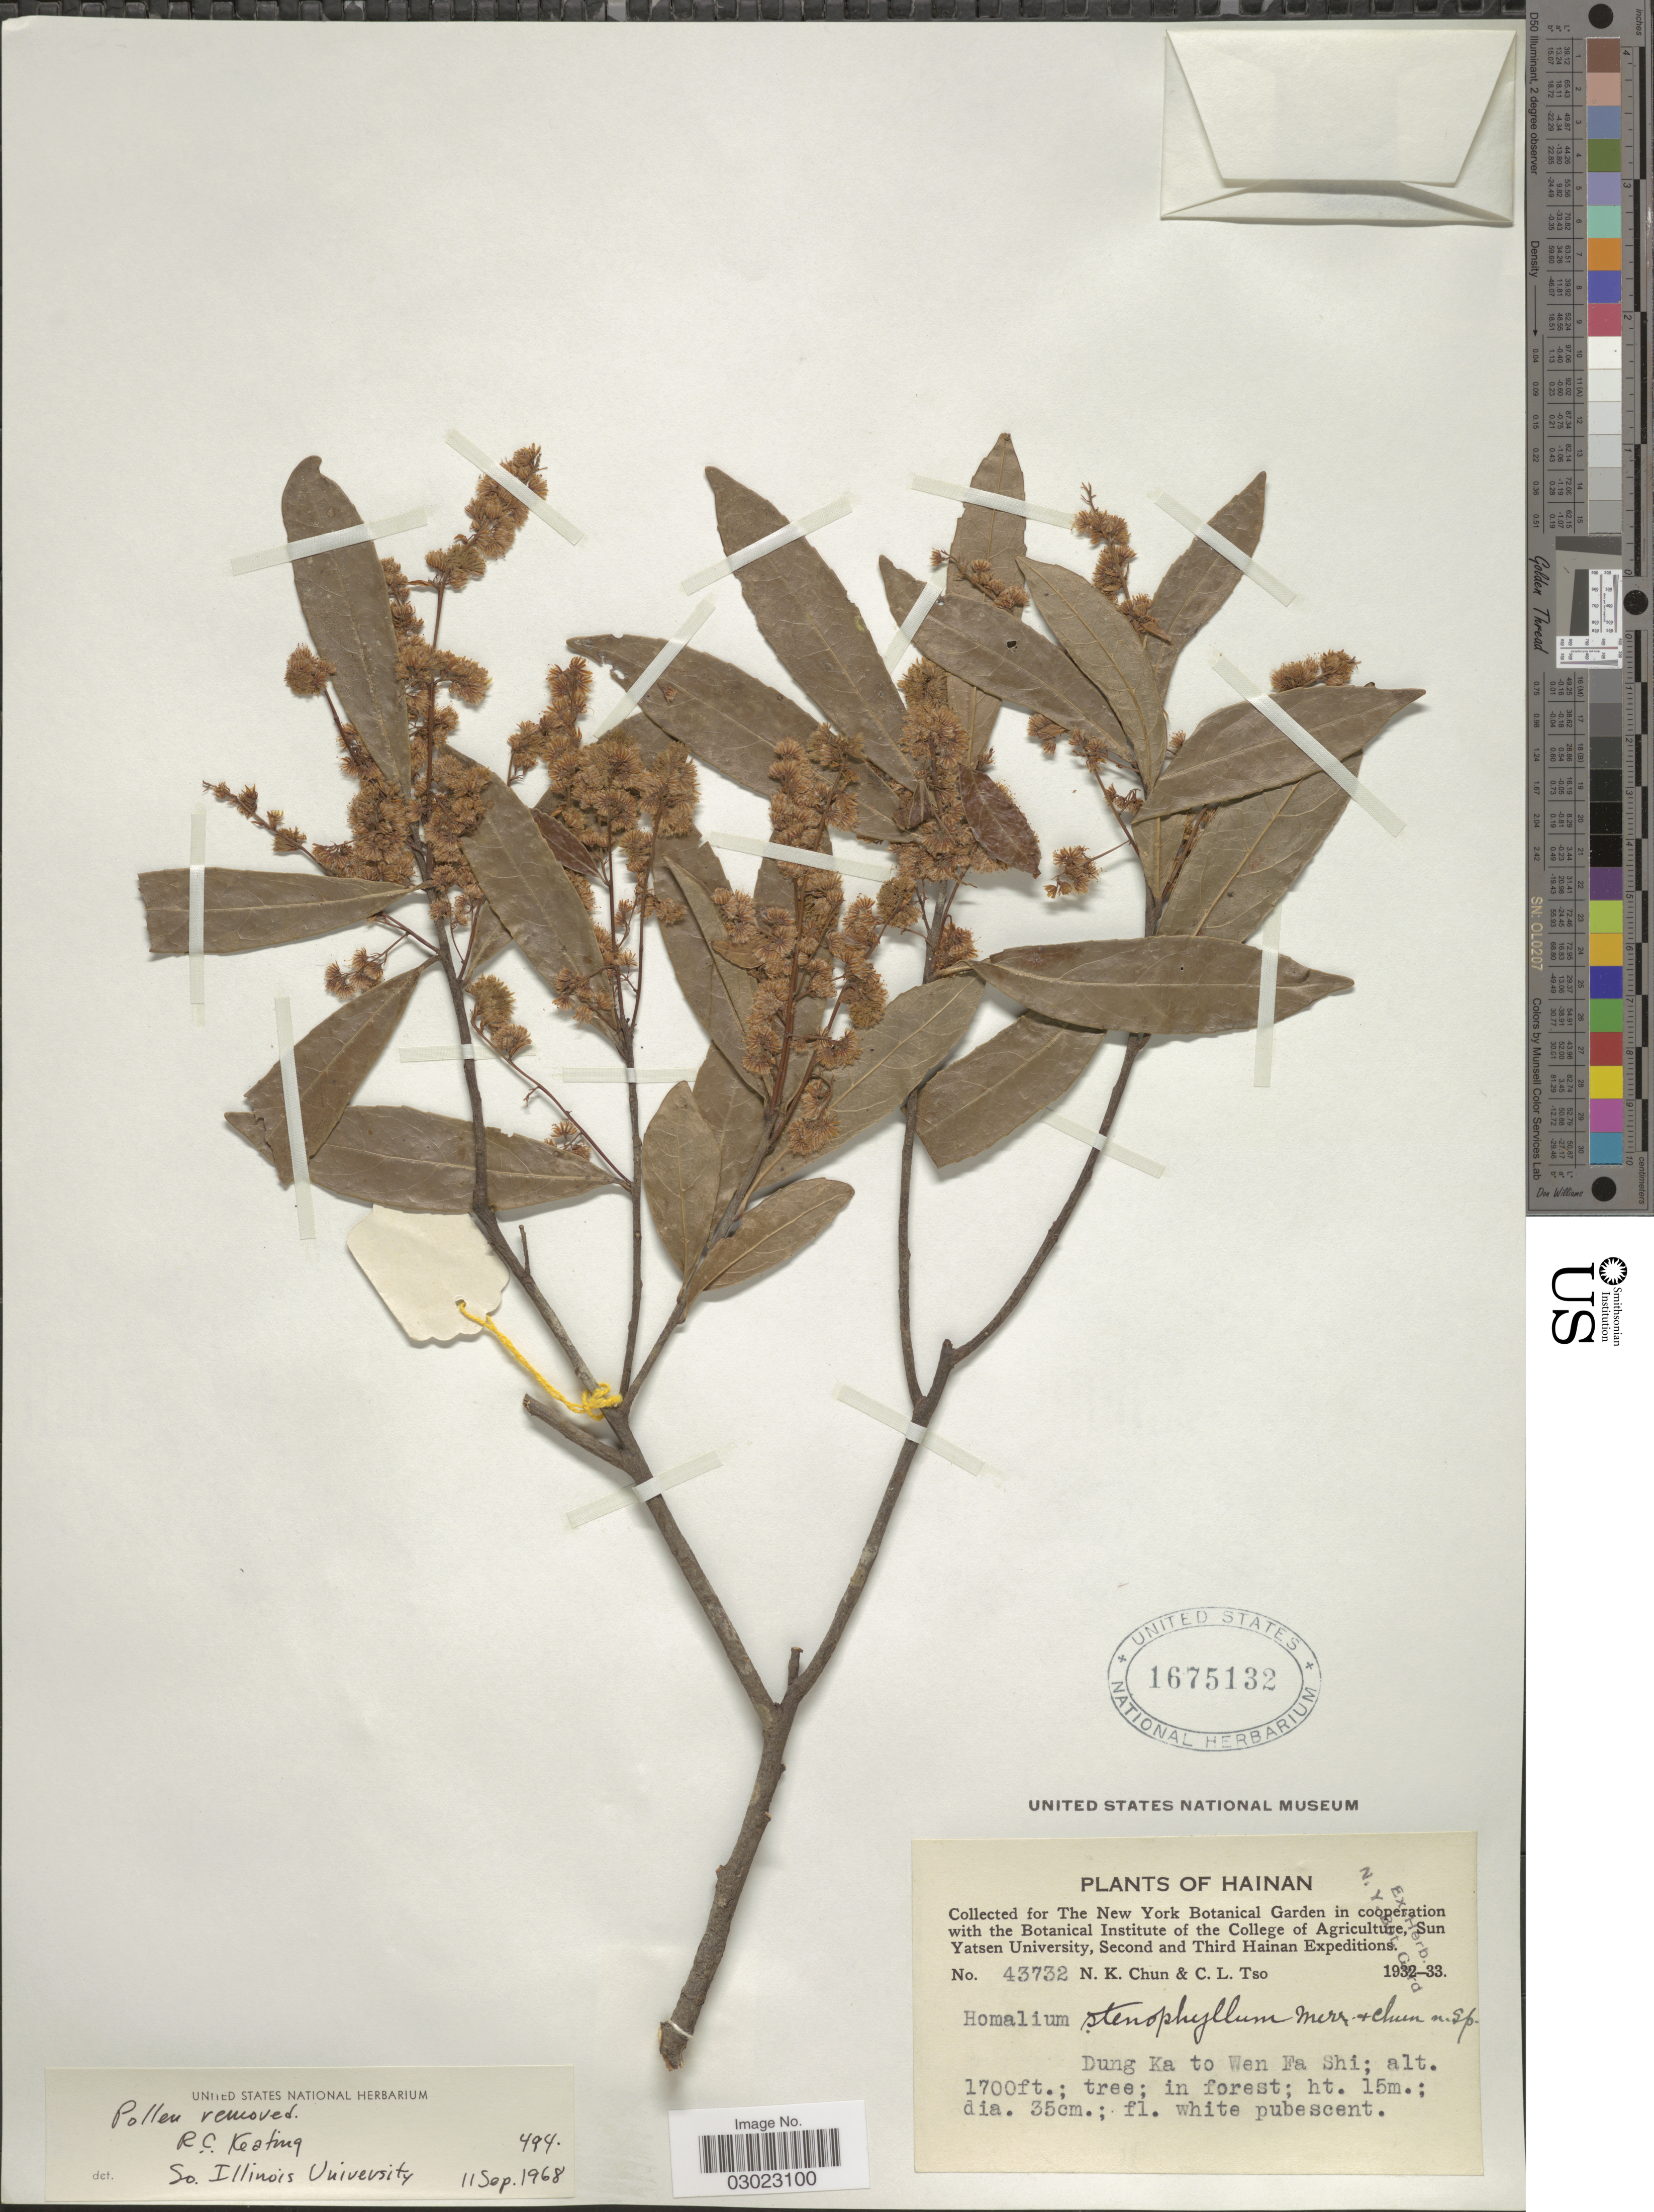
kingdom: Plantae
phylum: Tracheophyta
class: Magnoliopsida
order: Malpighiales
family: Salicaceae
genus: Homalium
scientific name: Homalium stenophyllum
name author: Merr. & Chun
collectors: N. K. Chun & C. Tso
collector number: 43732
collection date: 1932/1933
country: China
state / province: Hainan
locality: Dung Ka to Wen Fa Shi.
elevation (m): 518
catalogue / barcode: US 1675132